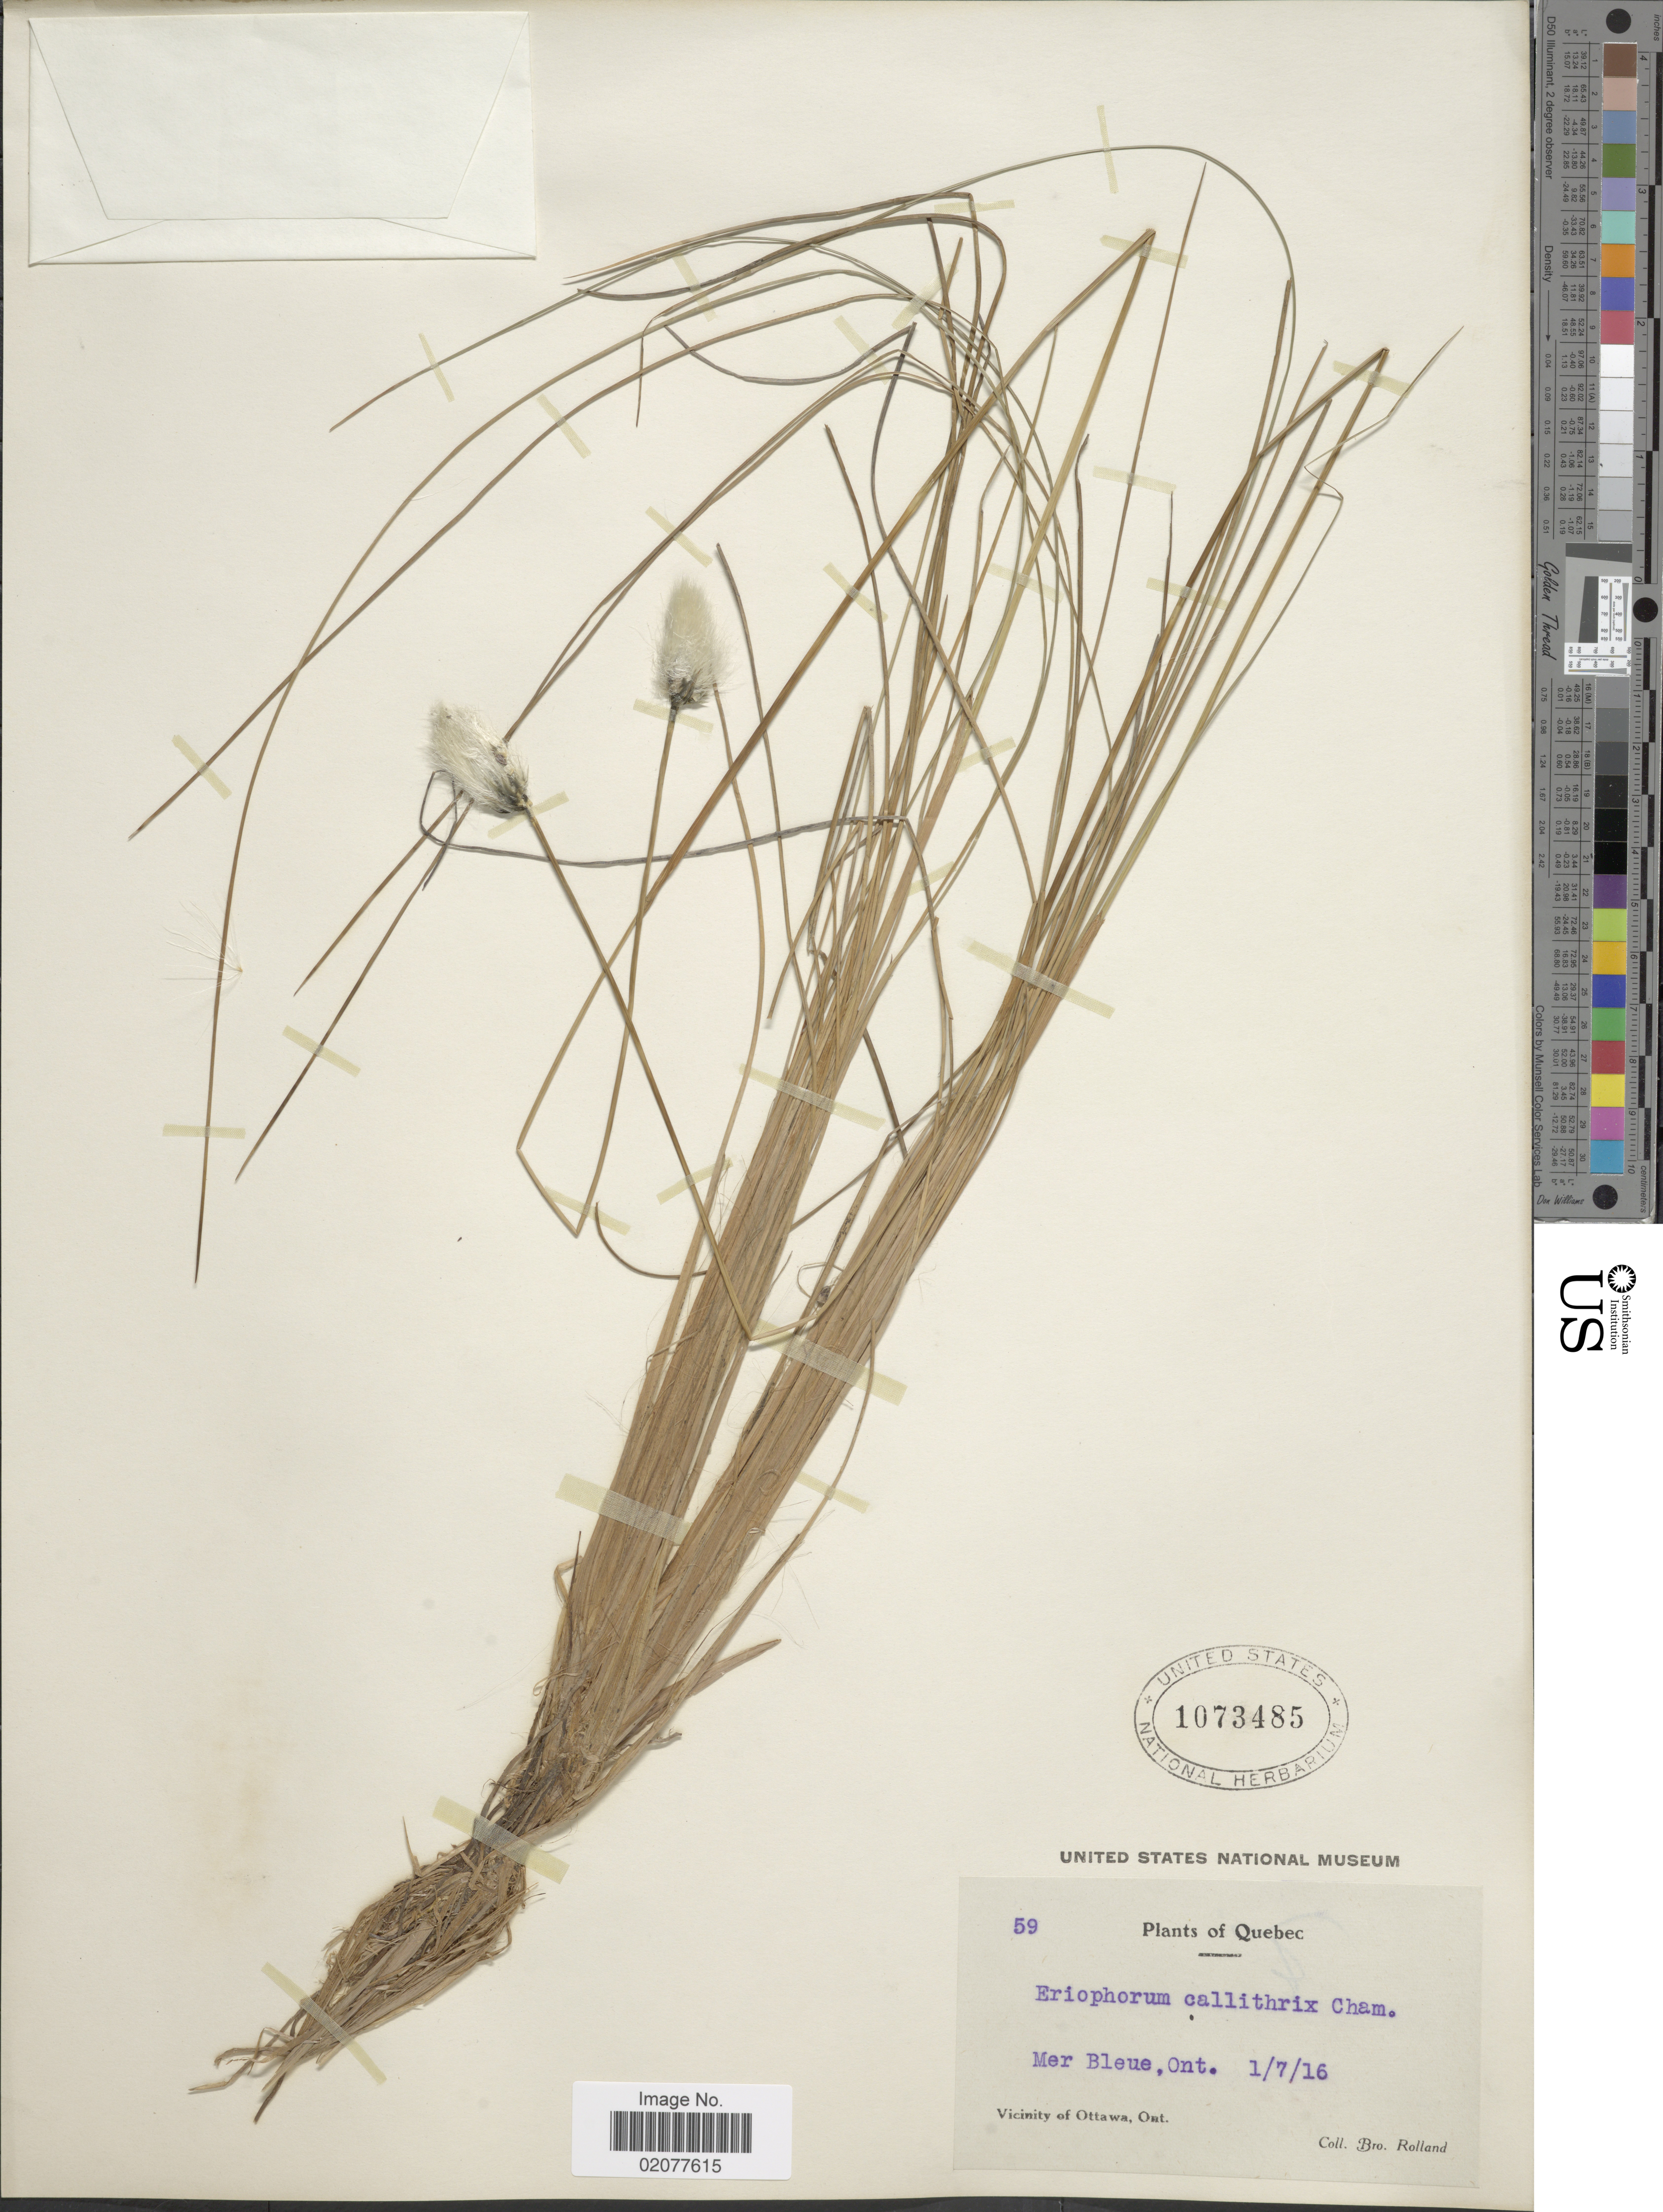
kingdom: Plantae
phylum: Tracheophyta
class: Liliopsida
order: Poales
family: Cyperaceae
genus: Eriophorum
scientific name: Eriophorum spissum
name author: Fernald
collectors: B. Rolland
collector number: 59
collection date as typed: Transcribed d/m/y: 1/7/16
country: Canada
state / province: Quebec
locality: Quebec. Mer. Bleue. Vicinity of Ottawa, Ont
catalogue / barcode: US 1073485